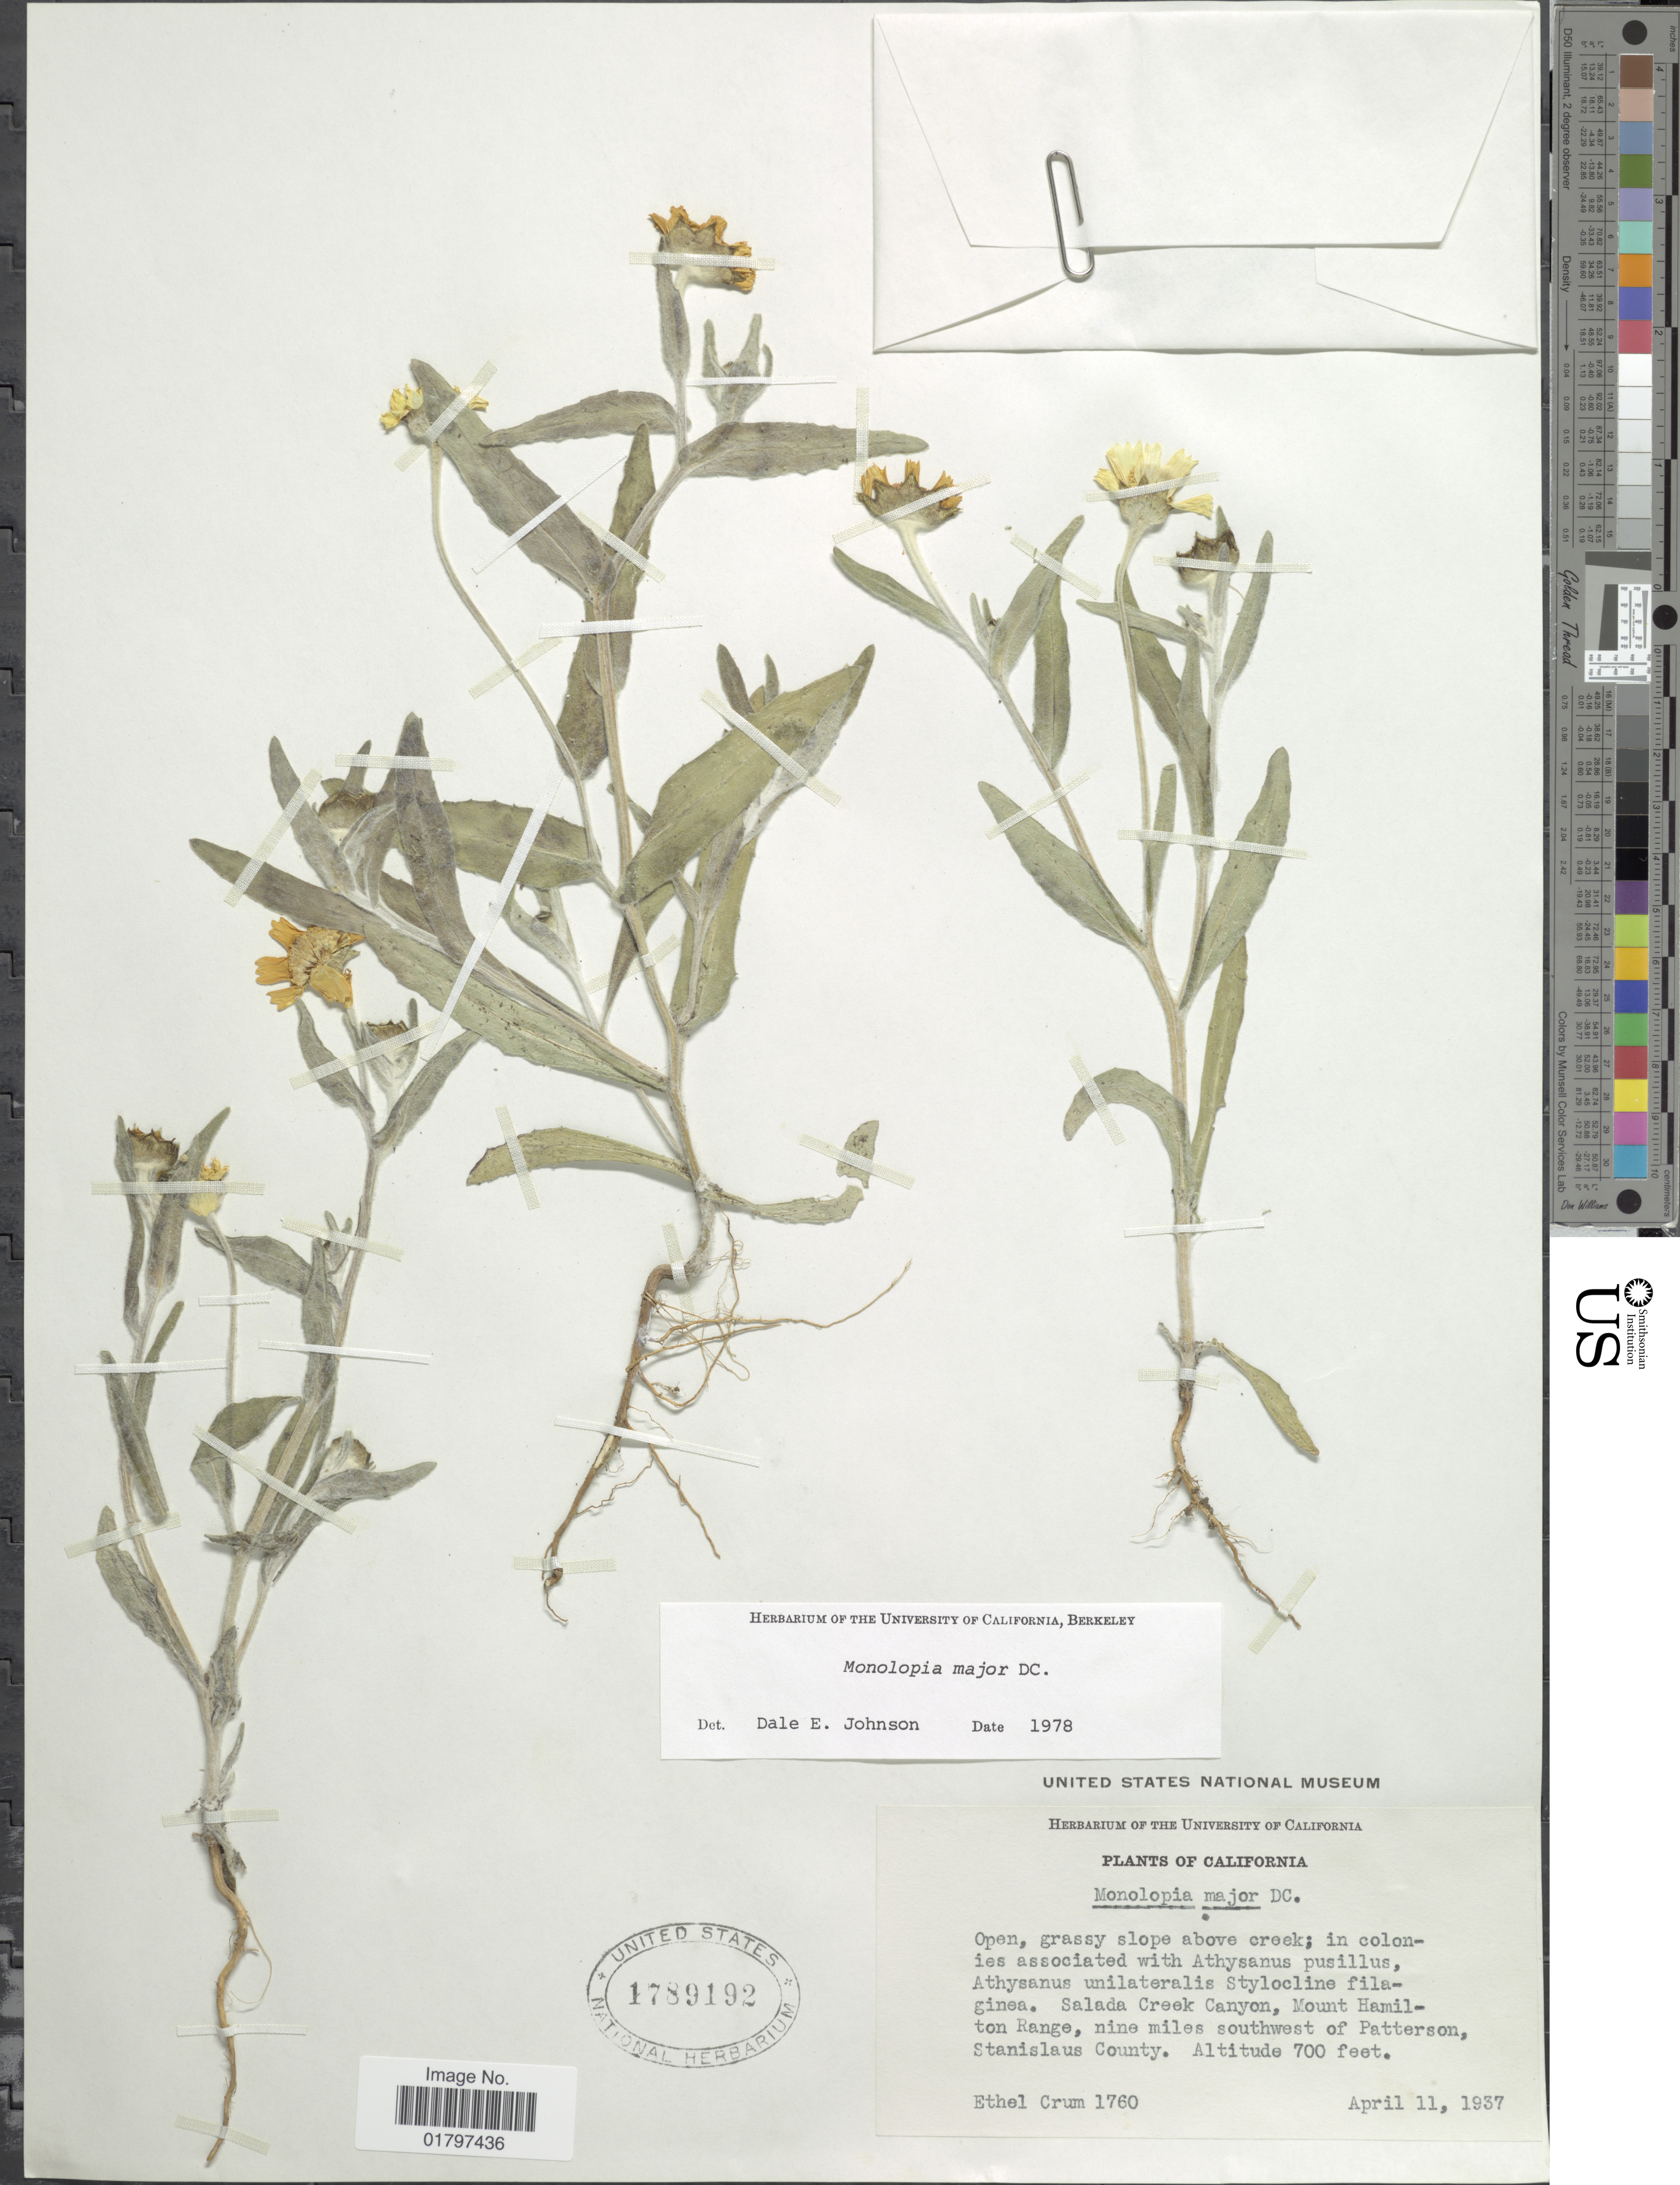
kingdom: Plantae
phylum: Tracheophyta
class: Magnoliopsida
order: Asterales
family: Asteraceae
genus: Monolopia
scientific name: Monolopia major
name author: DC.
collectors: E. K. Crum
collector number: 1760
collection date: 1937-04-11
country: United States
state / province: California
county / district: Stanislaus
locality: Salada Creek Canyon, Mount hamilton Range, nine miles southwest of Patterson, Stanislaus County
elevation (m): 213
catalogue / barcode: US 1789192